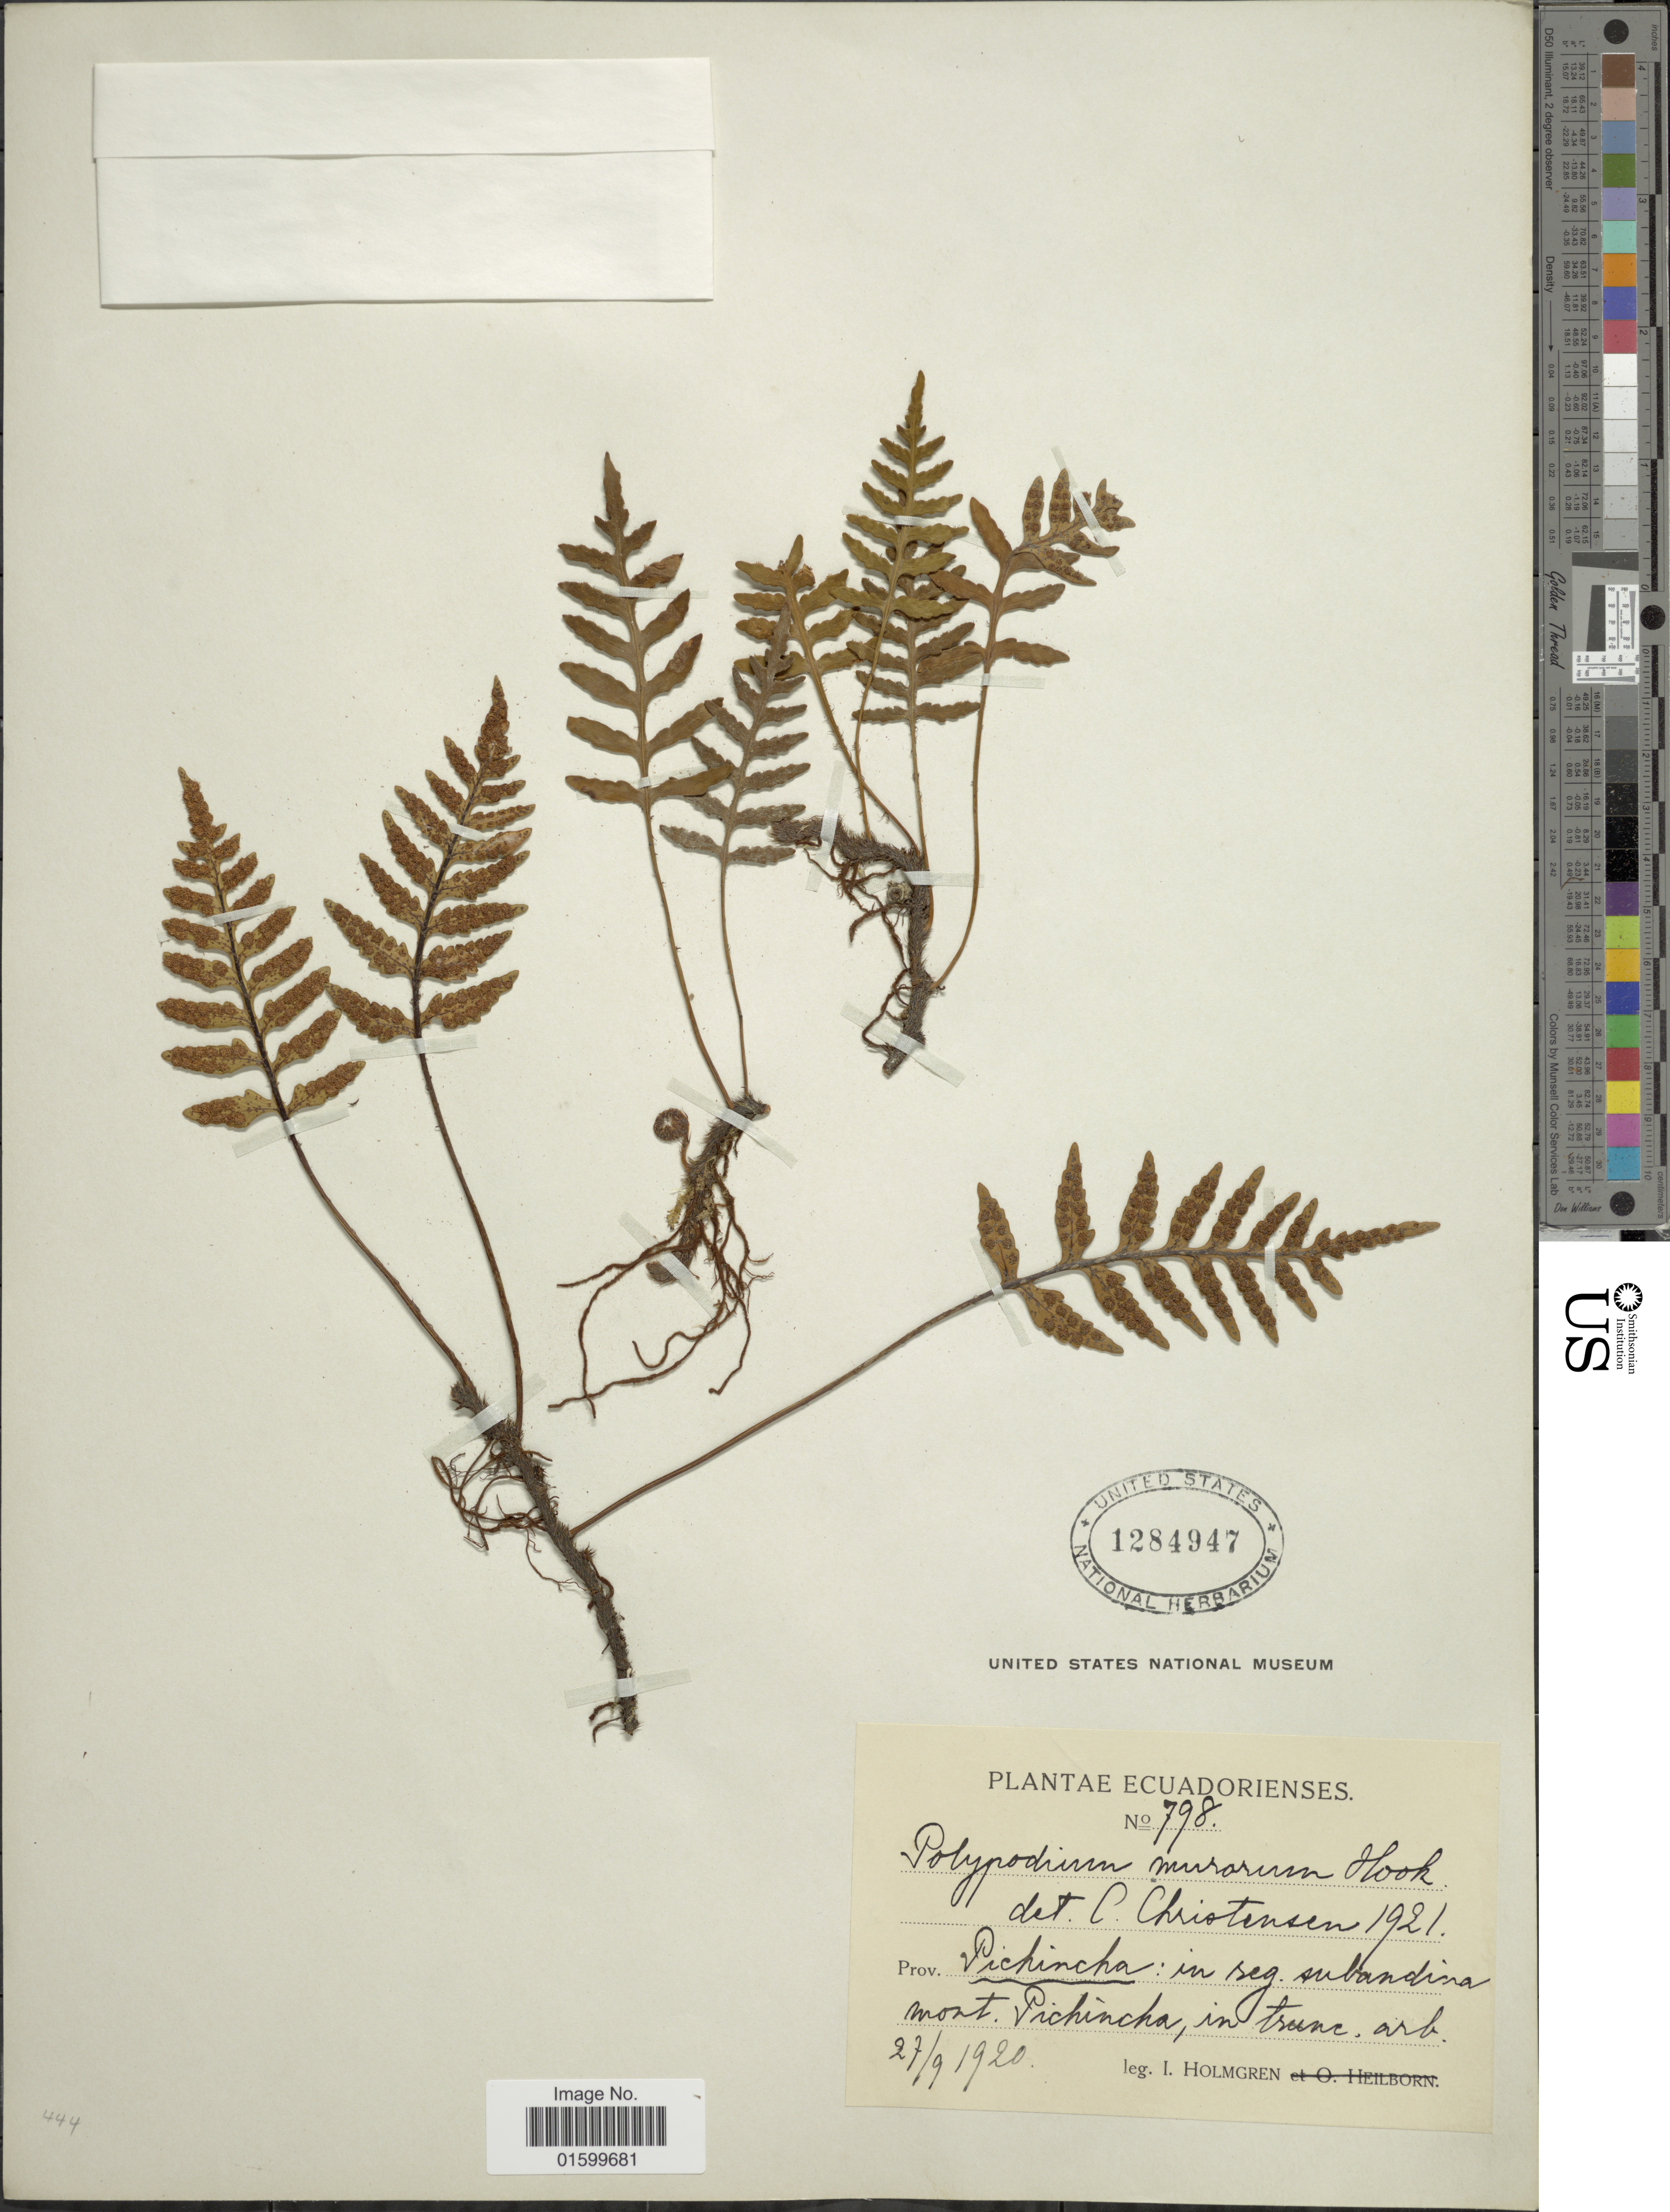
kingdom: Plantae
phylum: Tracheophyta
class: Polypodiopsida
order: Polypodiales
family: Polypodiaceae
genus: Pleopeltis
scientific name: Pleopeltis murorum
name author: (Hook.) A.R. Sm. & Tejero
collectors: I. Holmgren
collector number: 798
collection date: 1920-09-27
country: Ecuador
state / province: Pichincha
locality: Ecuadorienses, Prov. Pichincha, mont Pichincha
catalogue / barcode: US 1284947